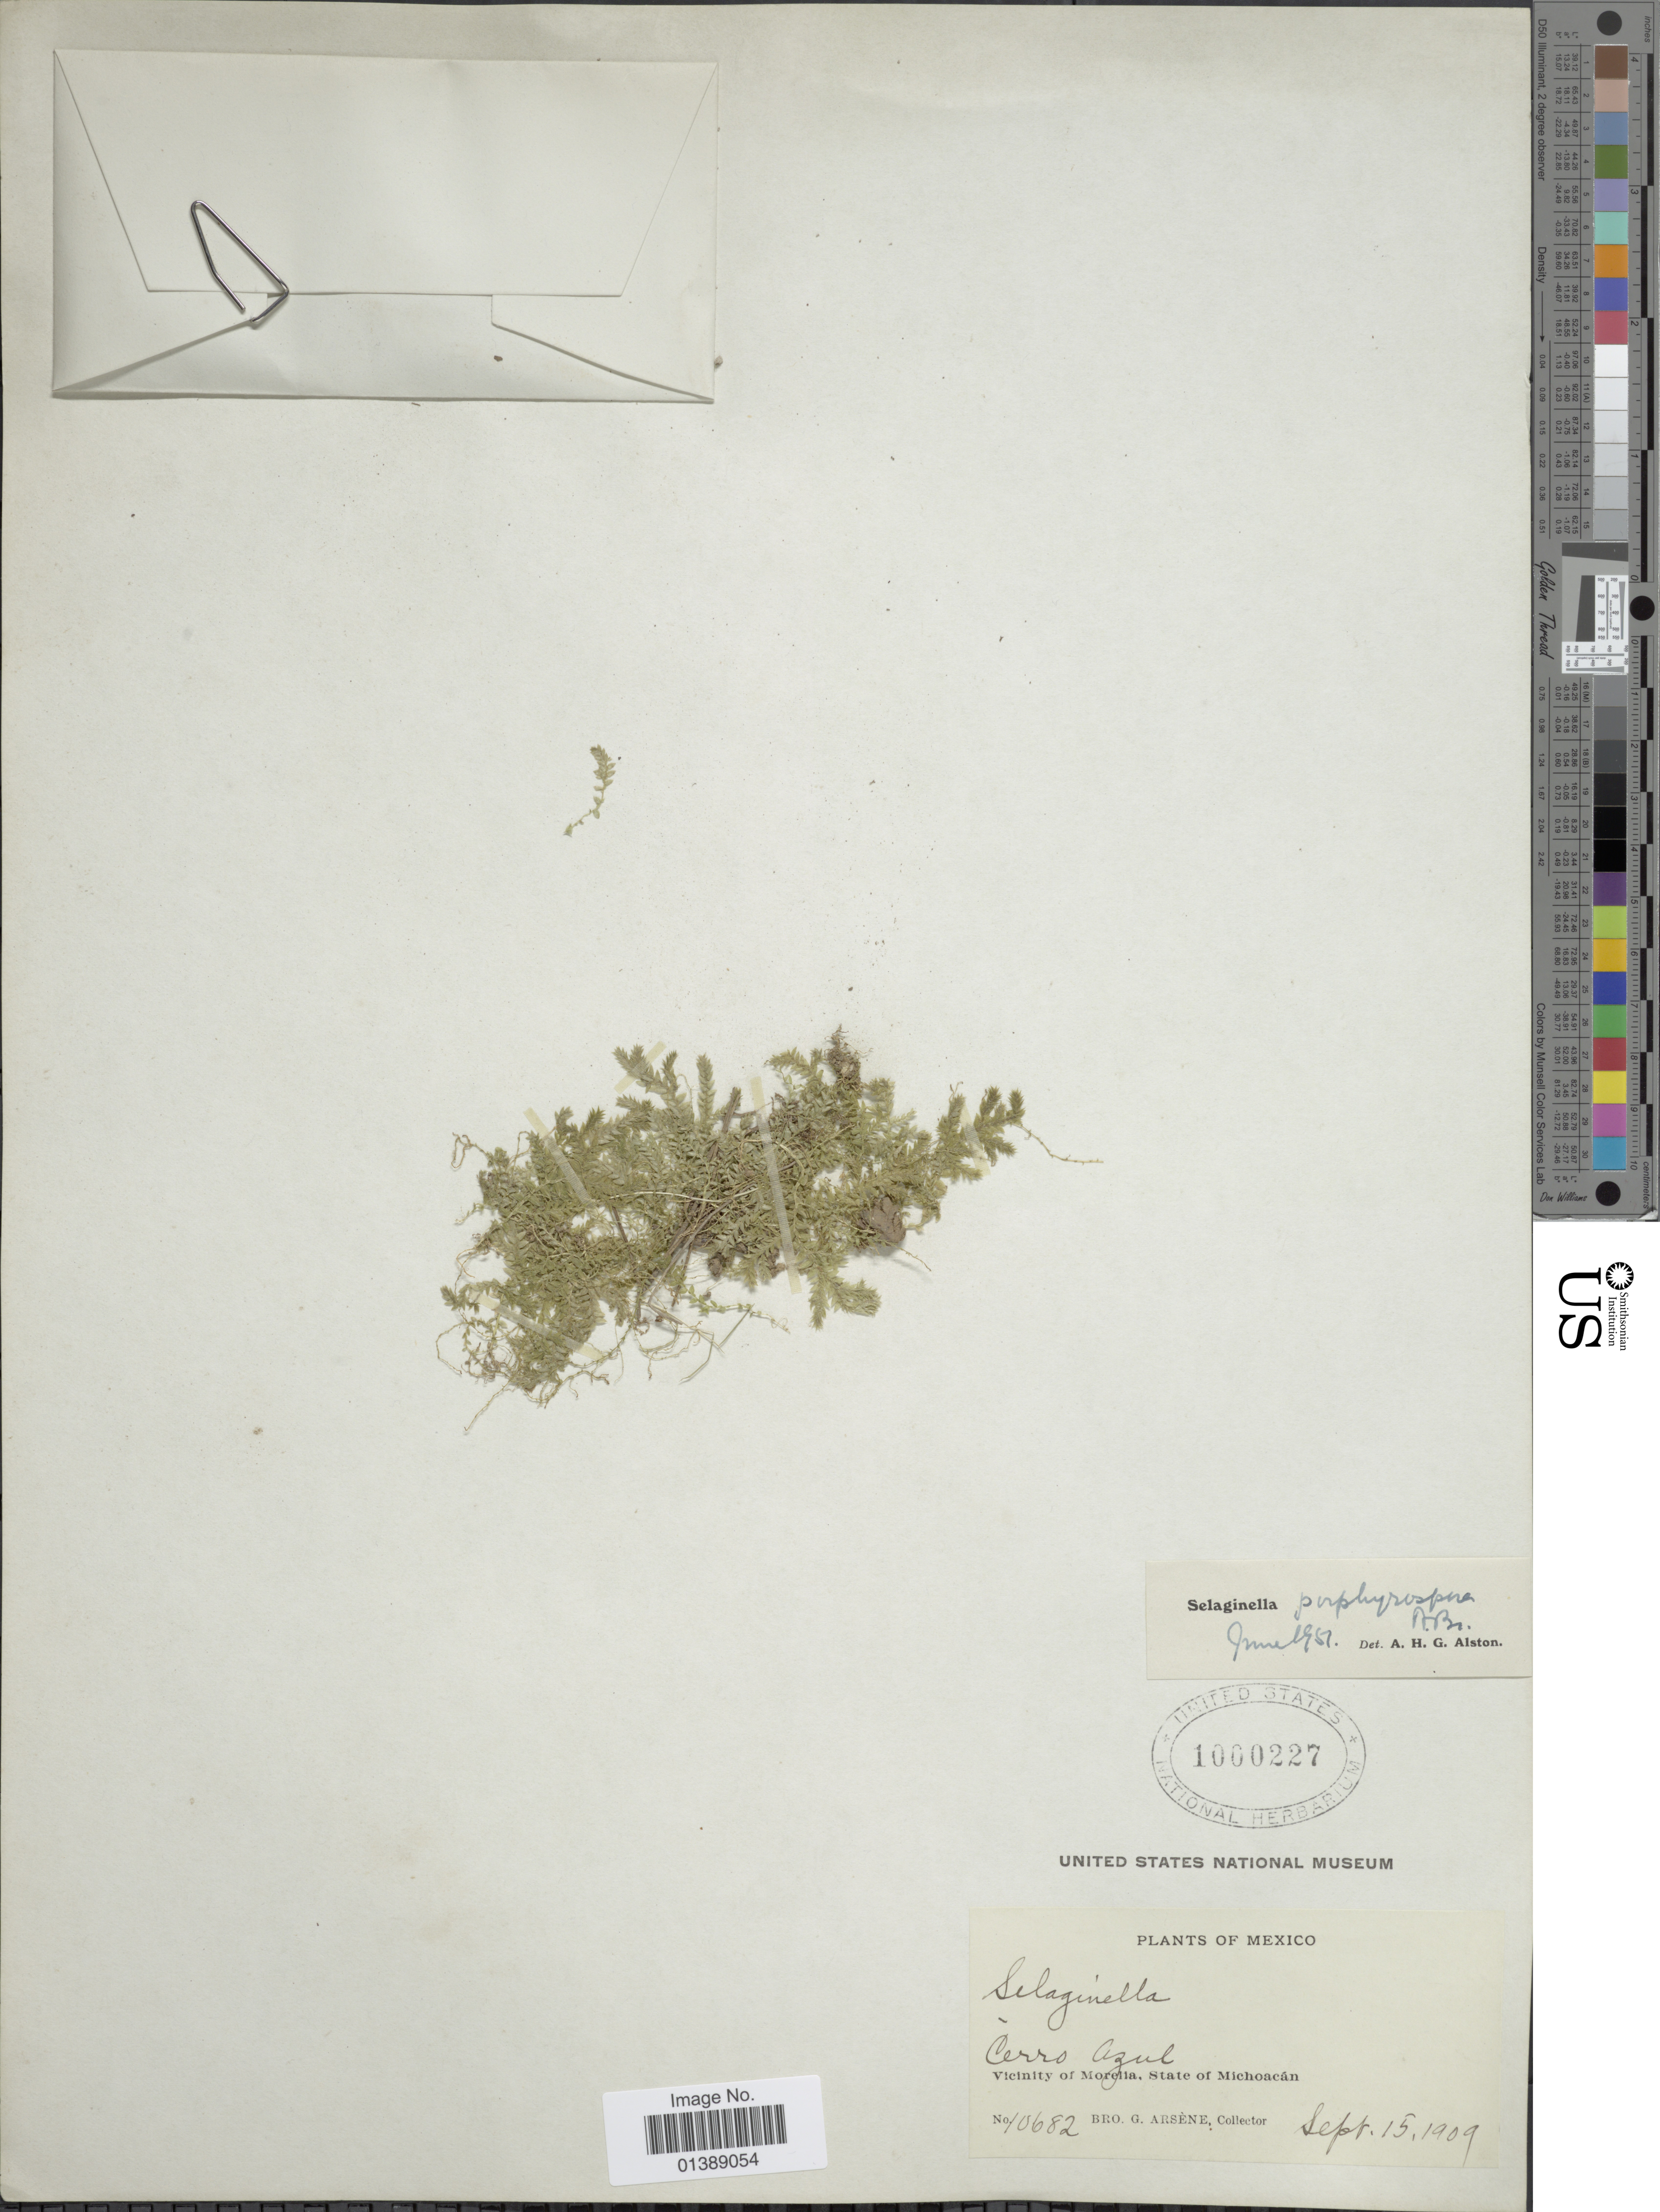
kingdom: Plantae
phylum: Tracheophyta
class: Lycopodiopsida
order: Selaginellales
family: Selaginellaceae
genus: Selaginella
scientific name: Selaginella porphyrospora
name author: A. Braun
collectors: Bro. G. Arsène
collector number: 10682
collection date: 1909-09-15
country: Mexico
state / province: Michoacán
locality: Cerro Azul, Vicinity of Morelia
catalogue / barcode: US 1000227